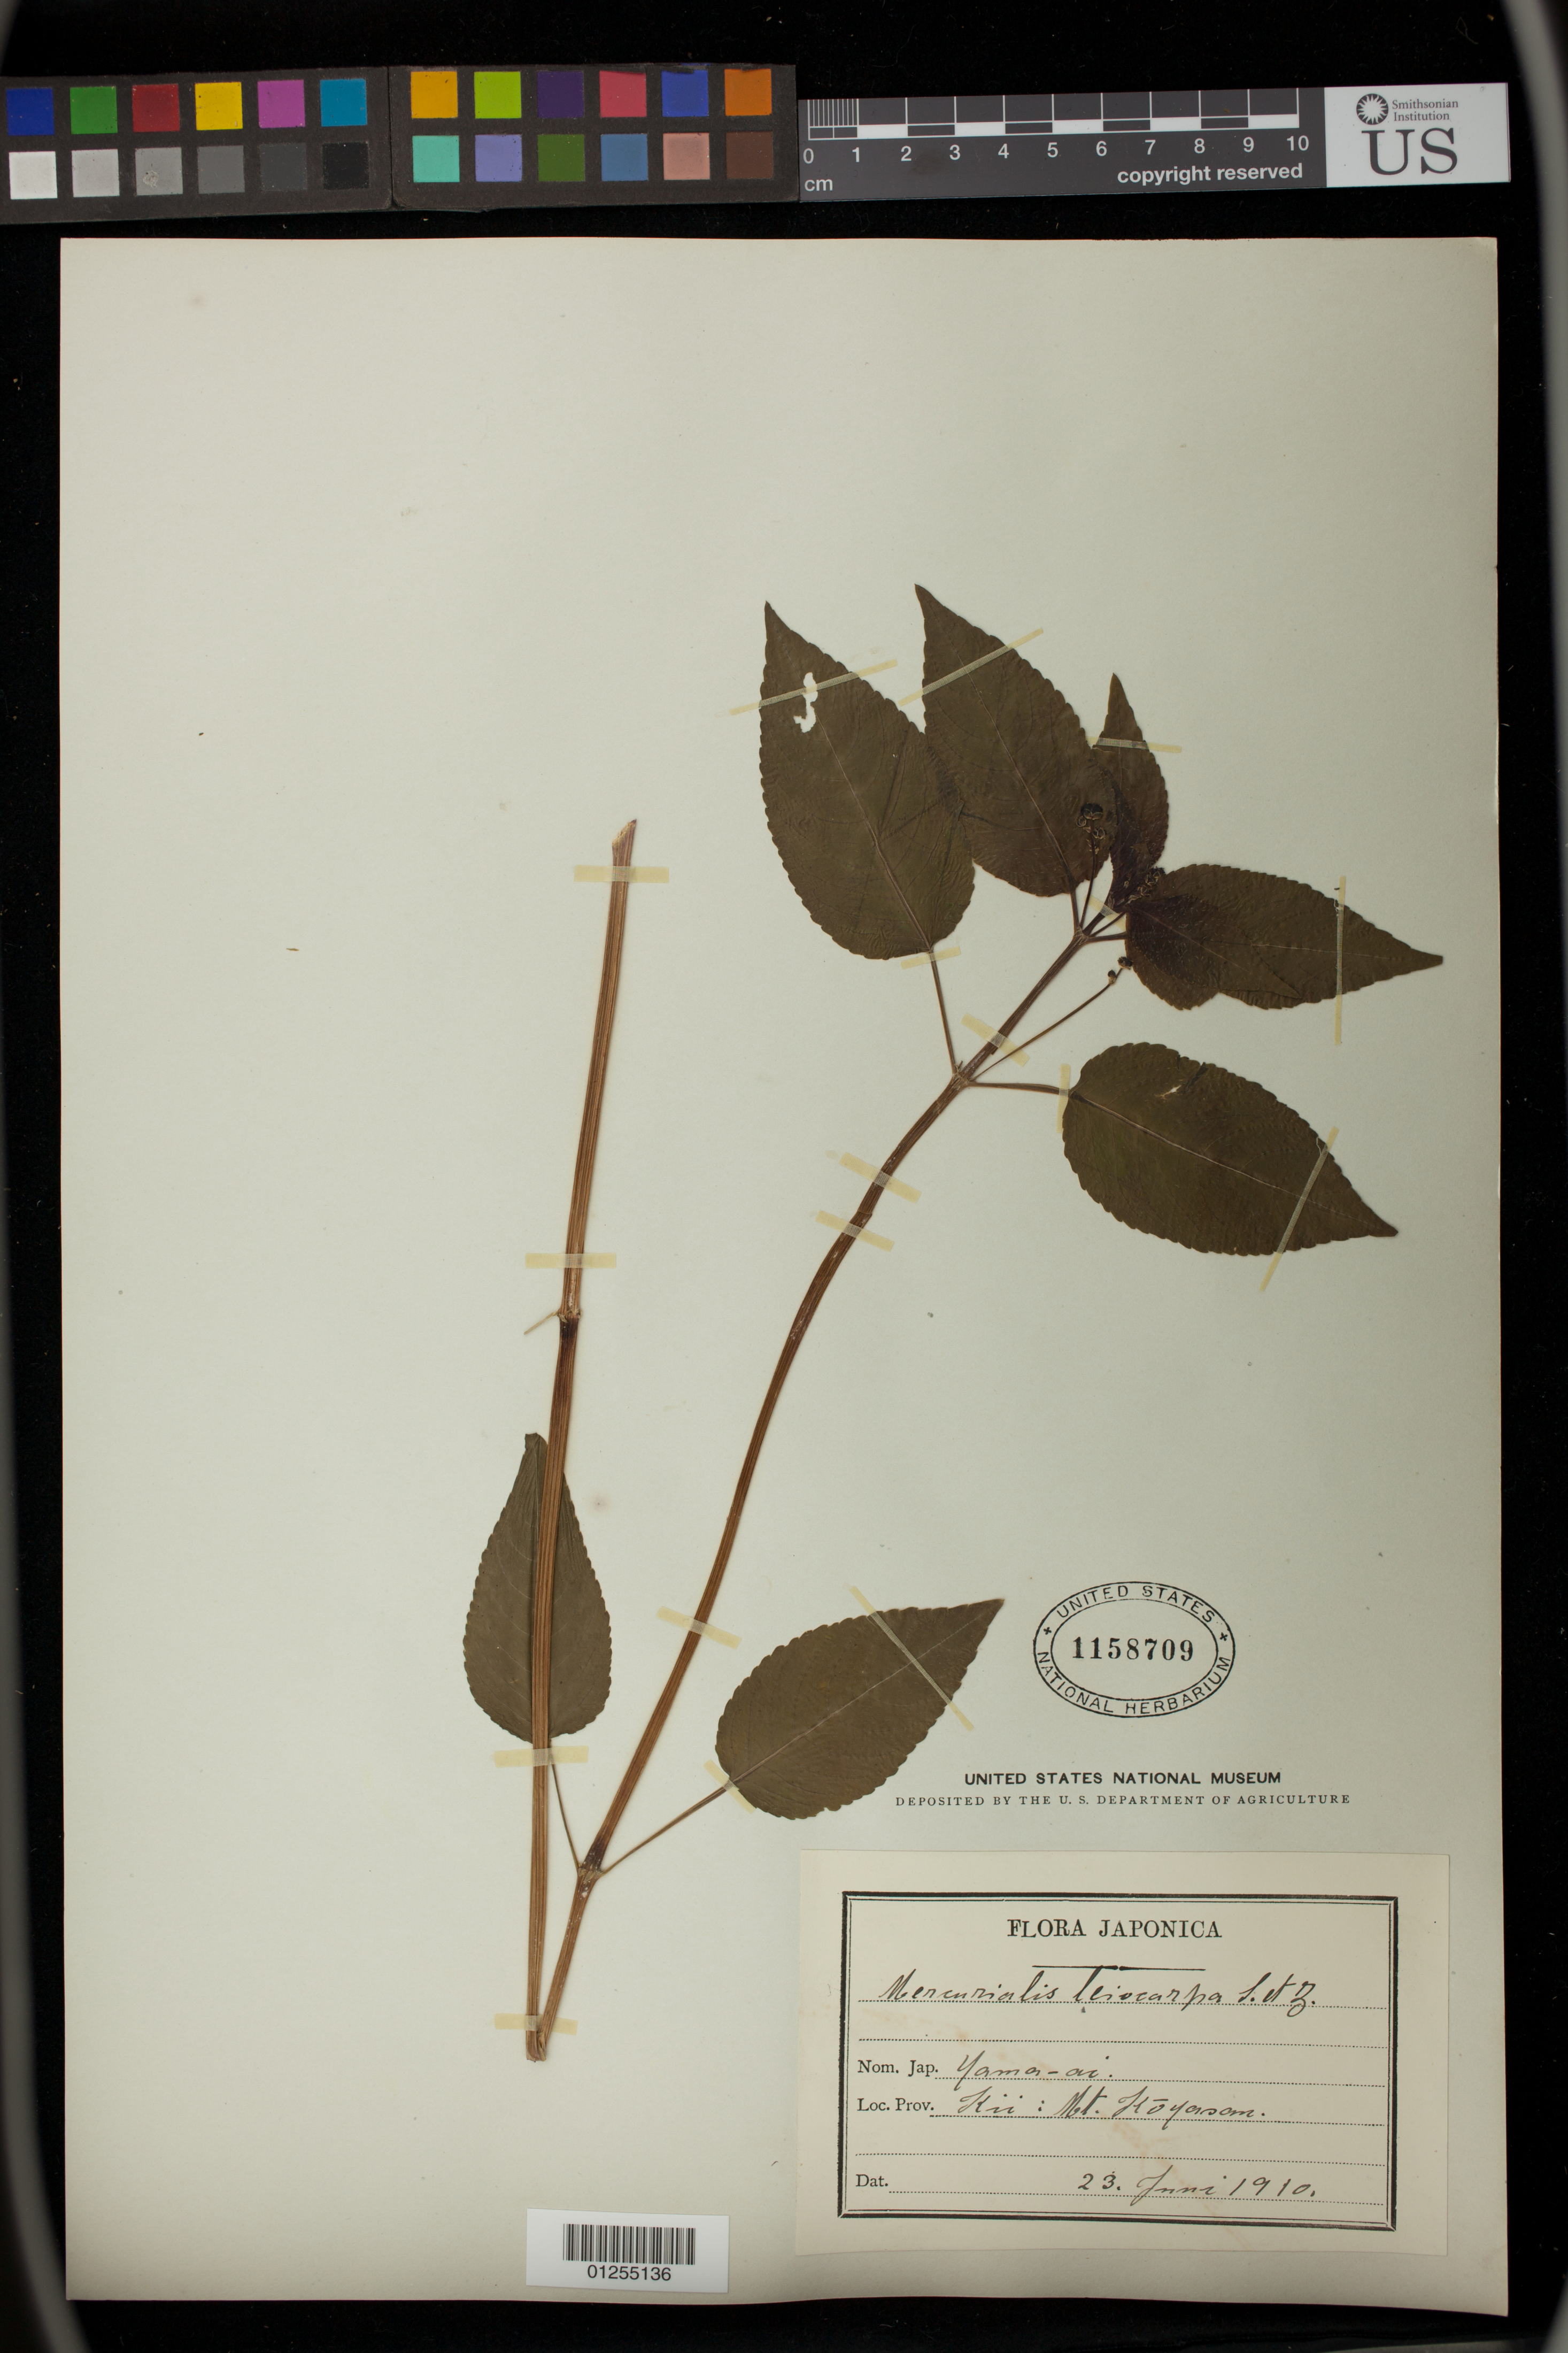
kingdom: Plantae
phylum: Tracheophyta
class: Magnoliopsida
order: Malpighiales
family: Euphorbiaceae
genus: Mercurialis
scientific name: Mercurialis leiocarpa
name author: Siebold & Zucc.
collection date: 1910-06-23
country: Japan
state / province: Wakayama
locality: Kii: Mt Koyasan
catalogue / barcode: US 1158709